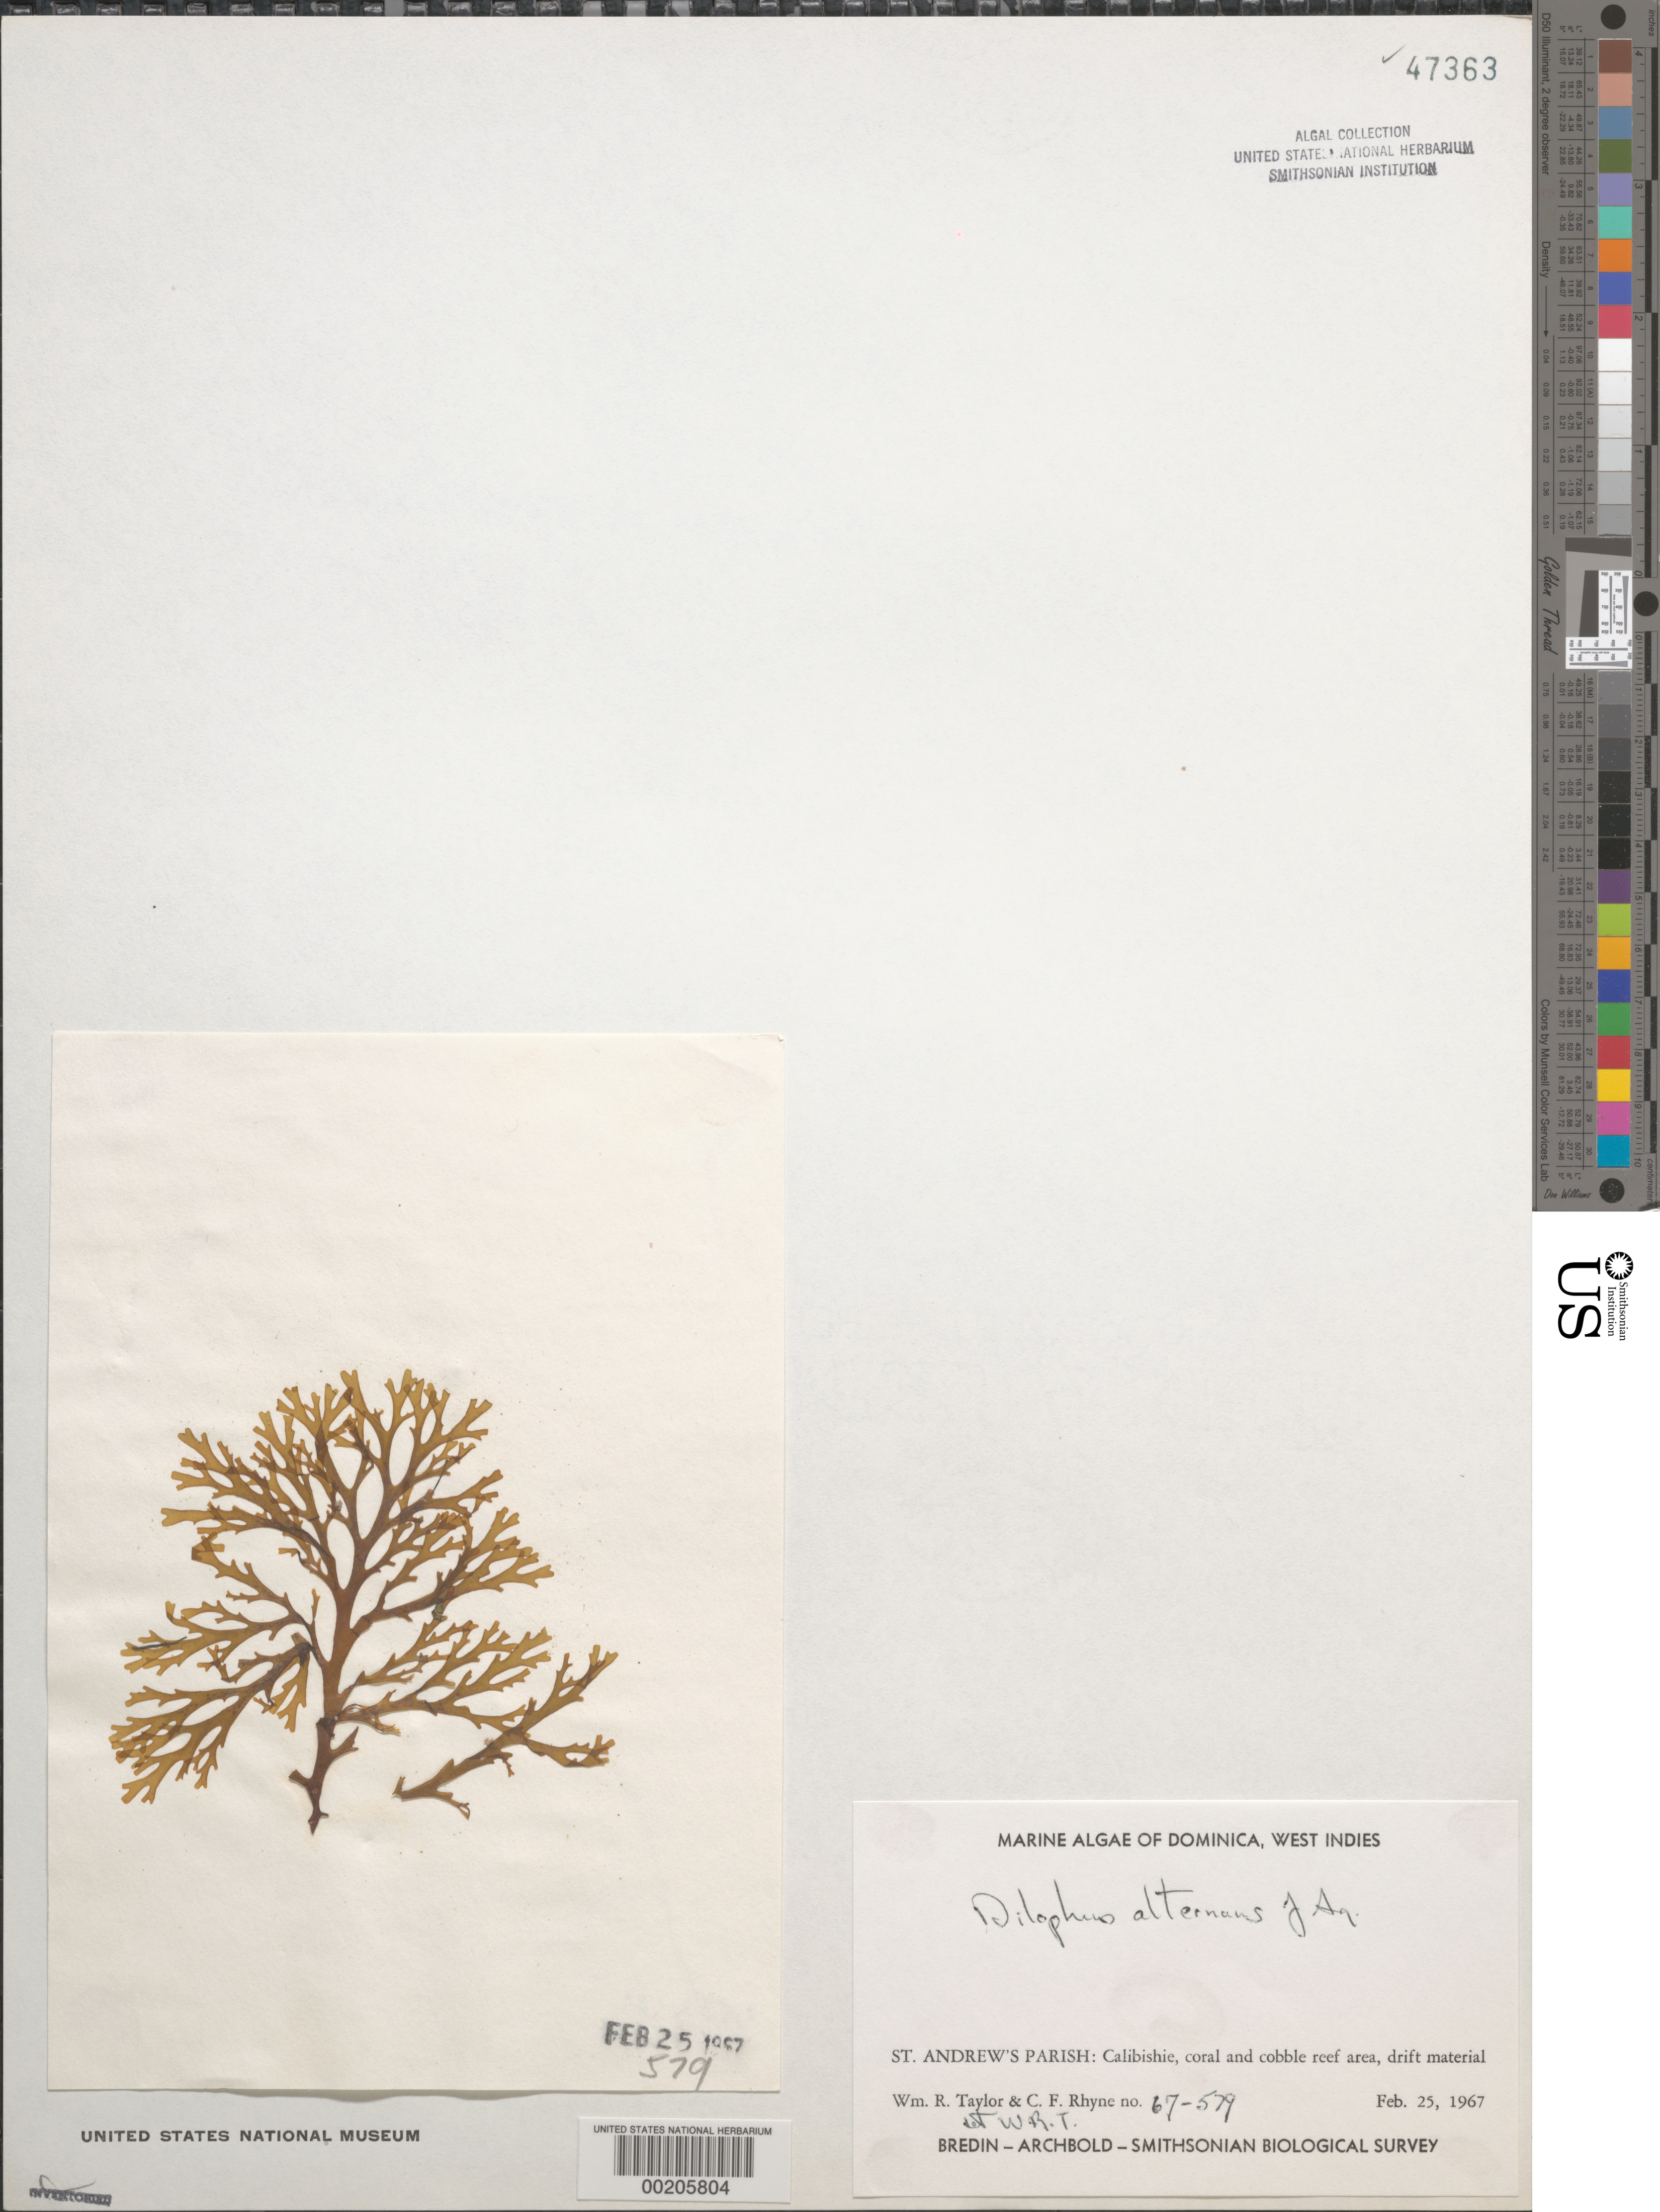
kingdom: Chromista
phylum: Ochrophyta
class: Phaeophyceae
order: Dictyotales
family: Dictyotaceae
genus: Dictyota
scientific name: Dictyota pinnatifida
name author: Kütz.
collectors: W. R. Taylor & C. Rhyne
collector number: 67-579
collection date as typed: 25 Feb 1967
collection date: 1967-02-25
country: Dominica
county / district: St. Andrew's Parish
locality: Calibishie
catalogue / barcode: US 47363